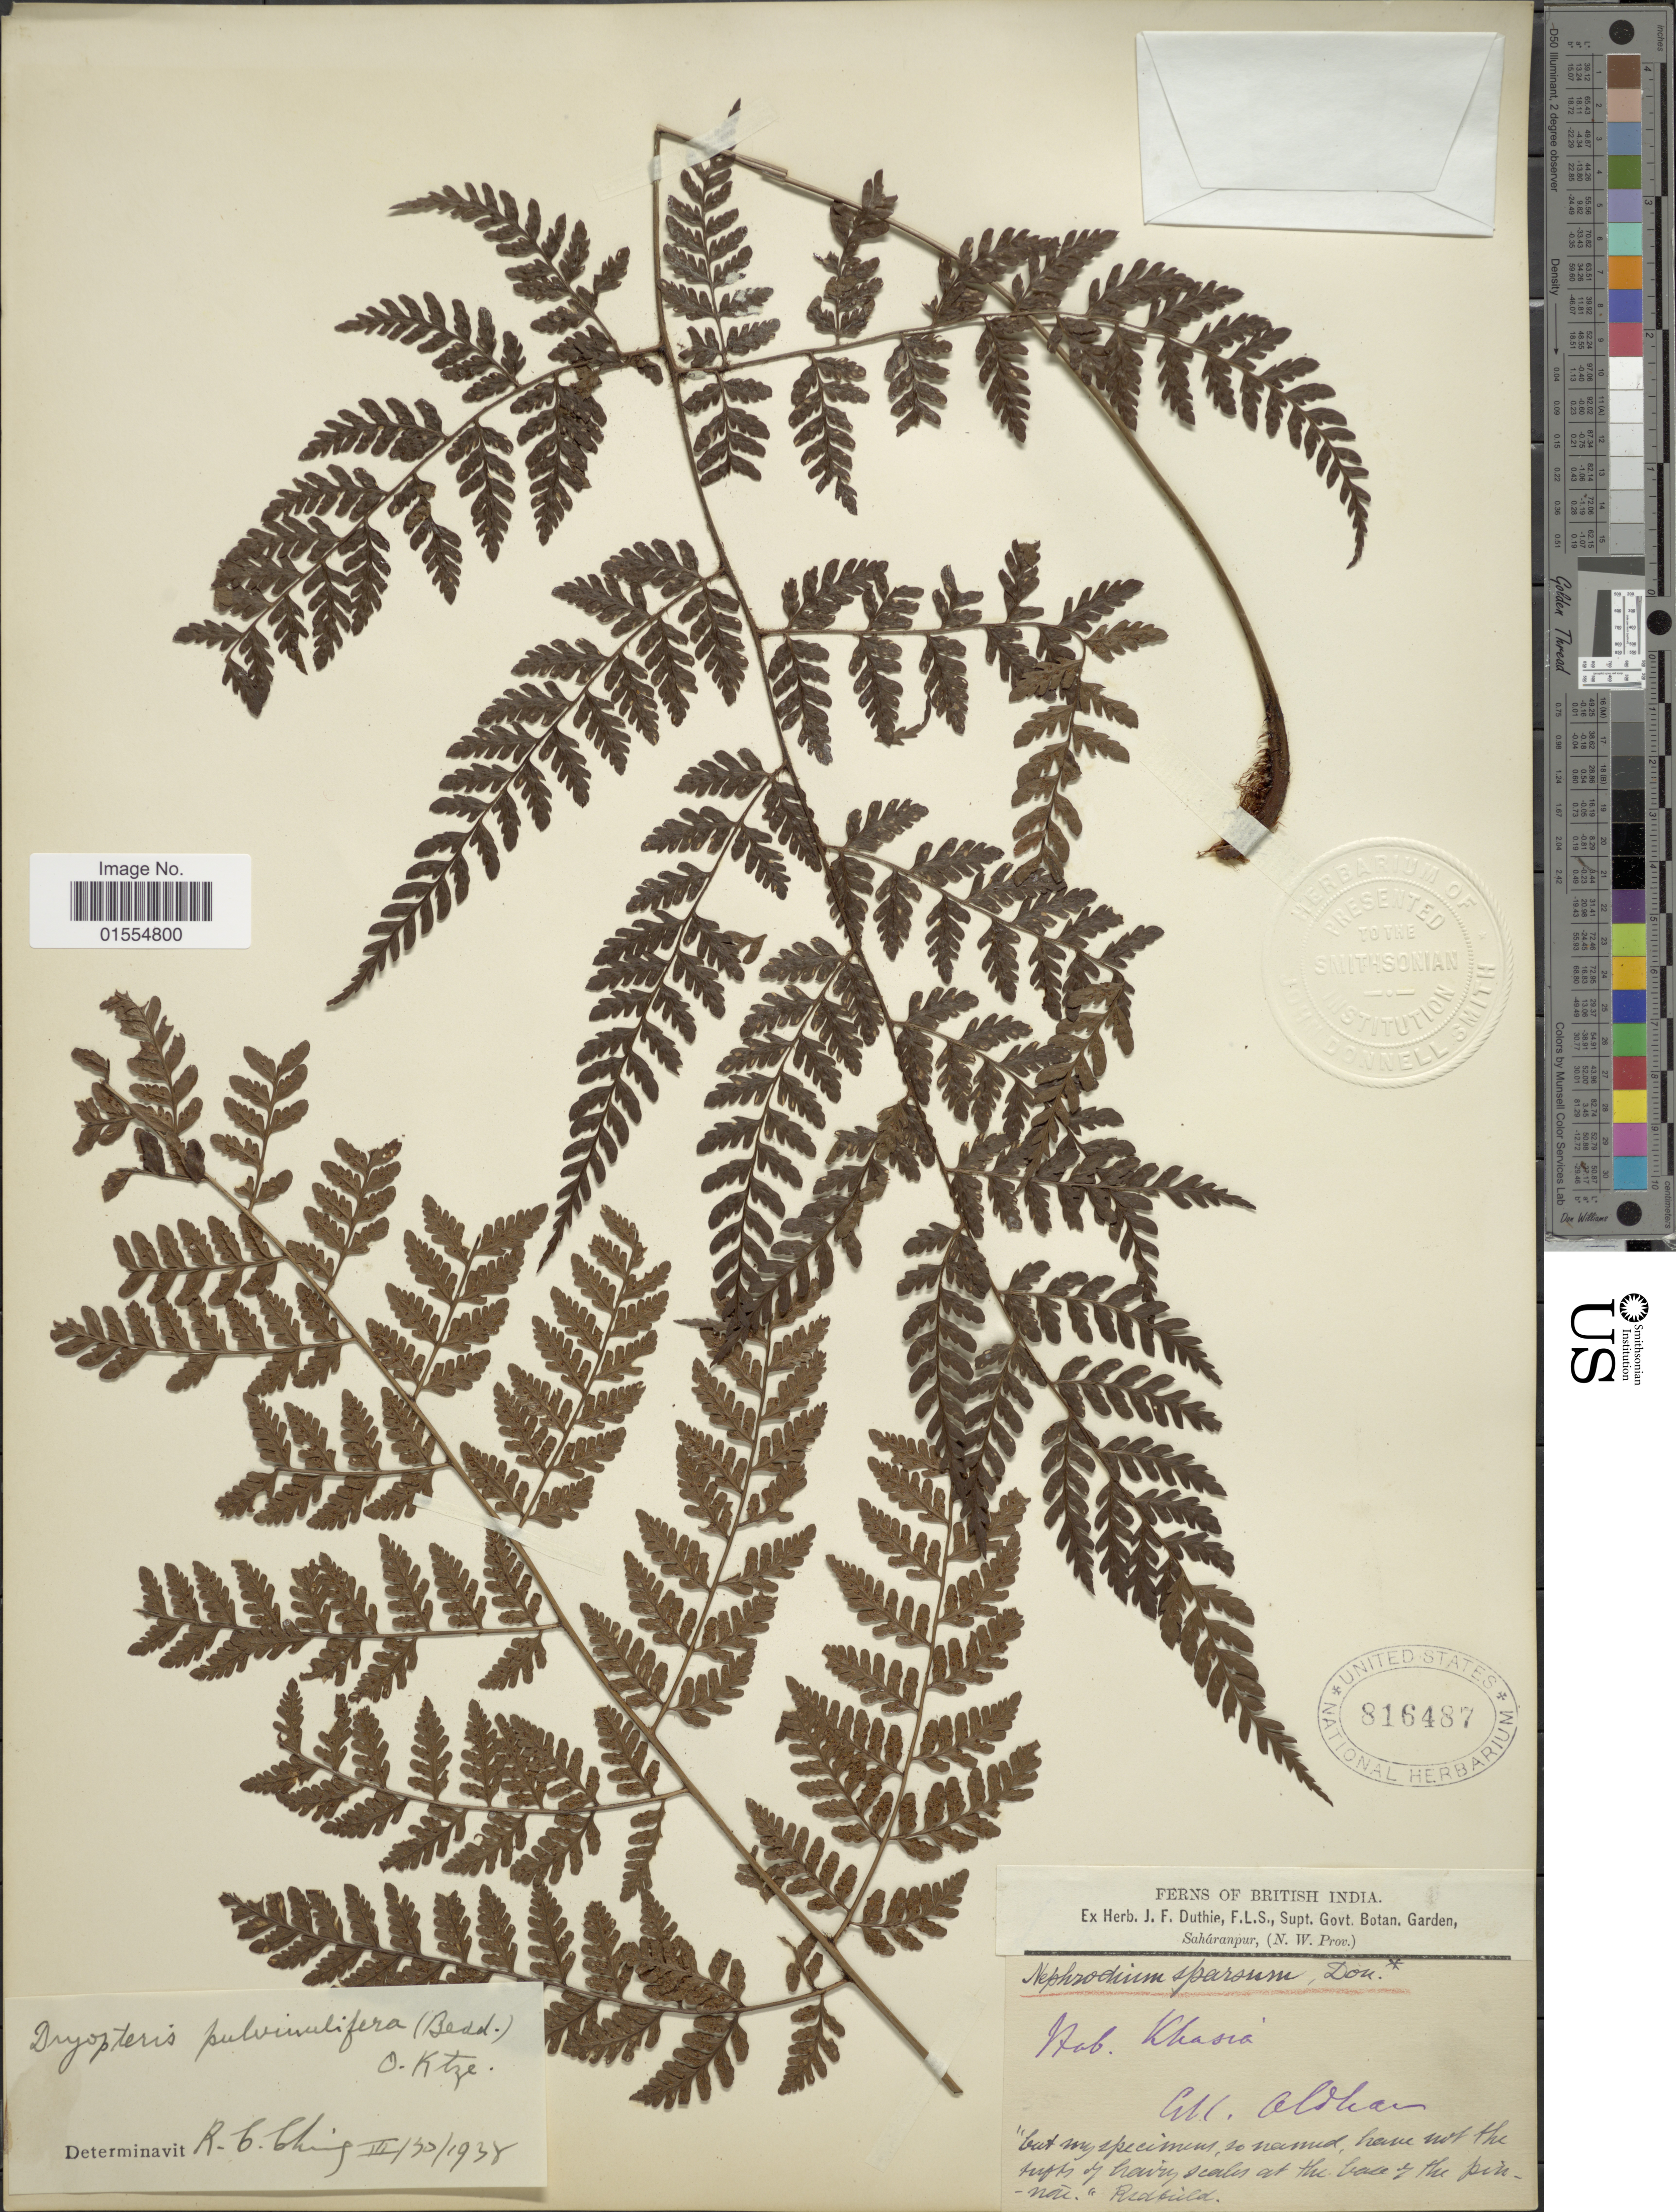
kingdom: Plantae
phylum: Tracheophyta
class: Polypodiopsida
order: Polypodiales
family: Dryopteridaceae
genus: Dryopteris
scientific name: Dryopteris pulvinulifera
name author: (Bedd.) Kuntze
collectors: Oldham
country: India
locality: British India, Khasia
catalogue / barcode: US 816487